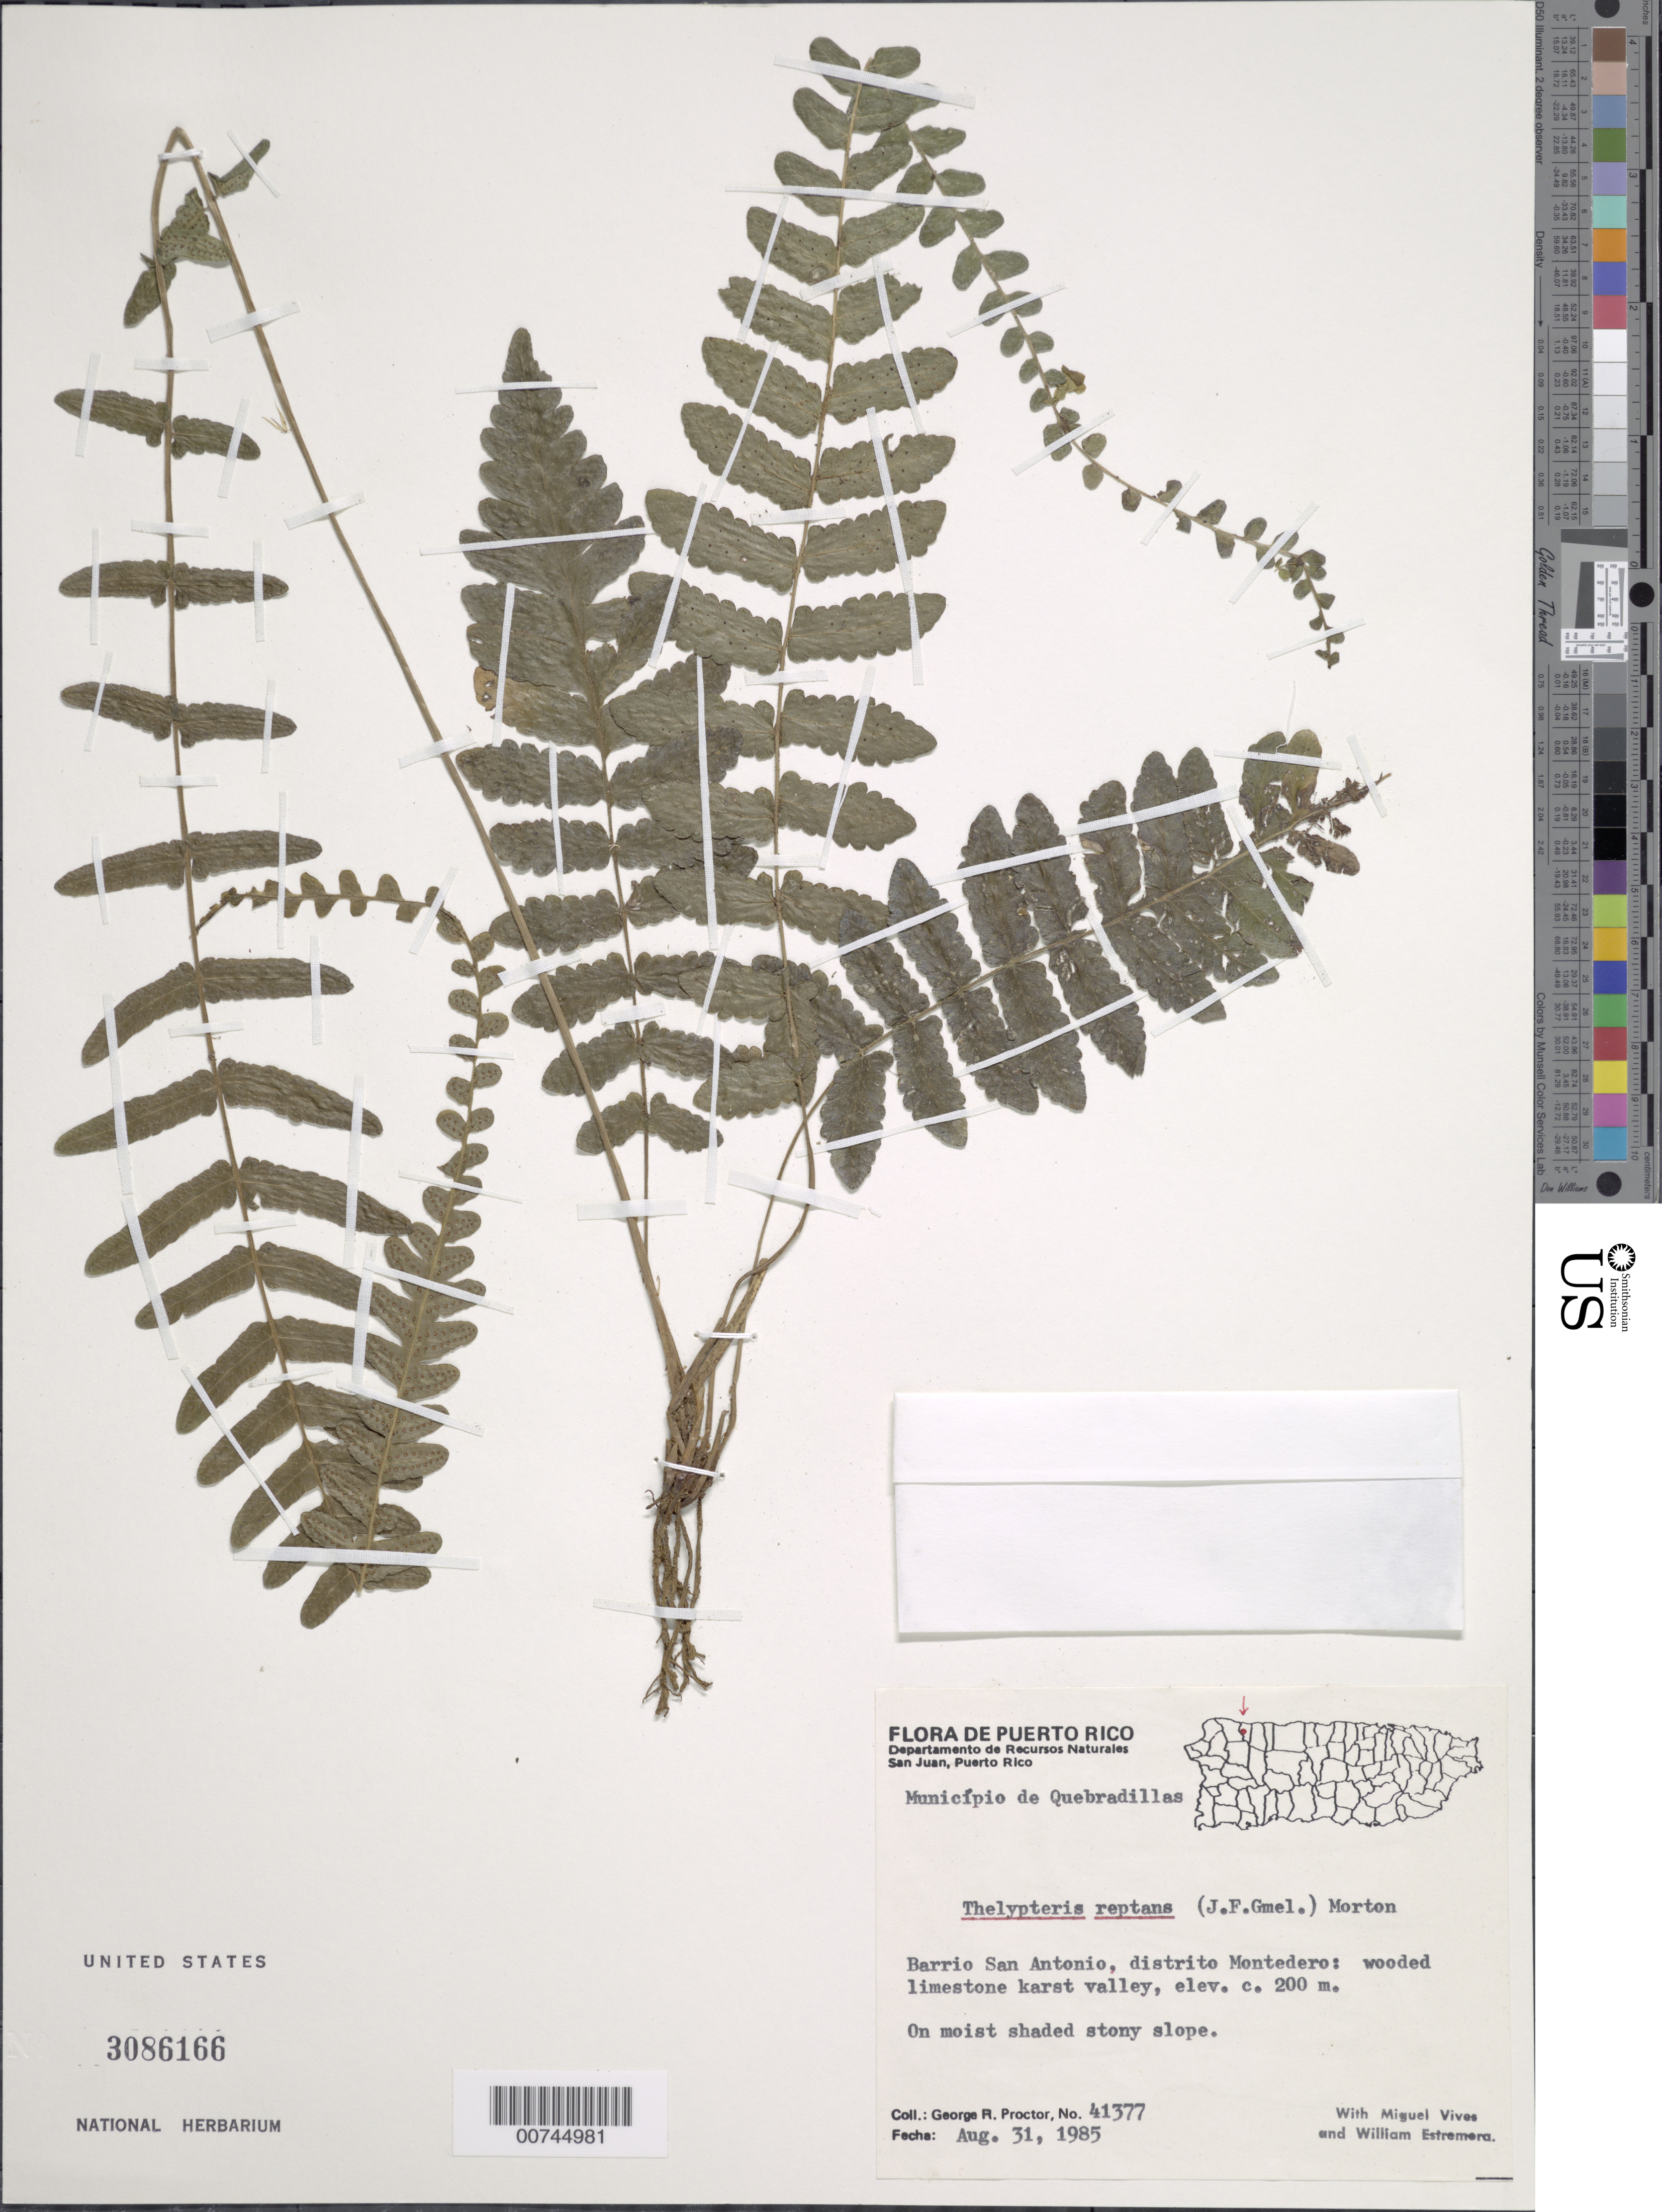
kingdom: Plantae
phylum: Tracheophyta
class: Polypodiopsida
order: Polypodiales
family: Thelypteridaceae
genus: Goniopteris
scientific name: Goniopteris reptans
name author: (J.F. Gmel.) C. Presl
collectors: G. R. Proctor, M. Vives & W. Estremera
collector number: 41377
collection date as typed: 31 Aug 1985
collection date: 1985-08-31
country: Puerto Rico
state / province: Quebradillas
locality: Barrio San Antonio, Distrito Montedero: wooded limwstone karst valley. Municipio de Quebradillas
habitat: On moist shaded stony slope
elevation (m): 200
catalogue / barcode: US 3086166